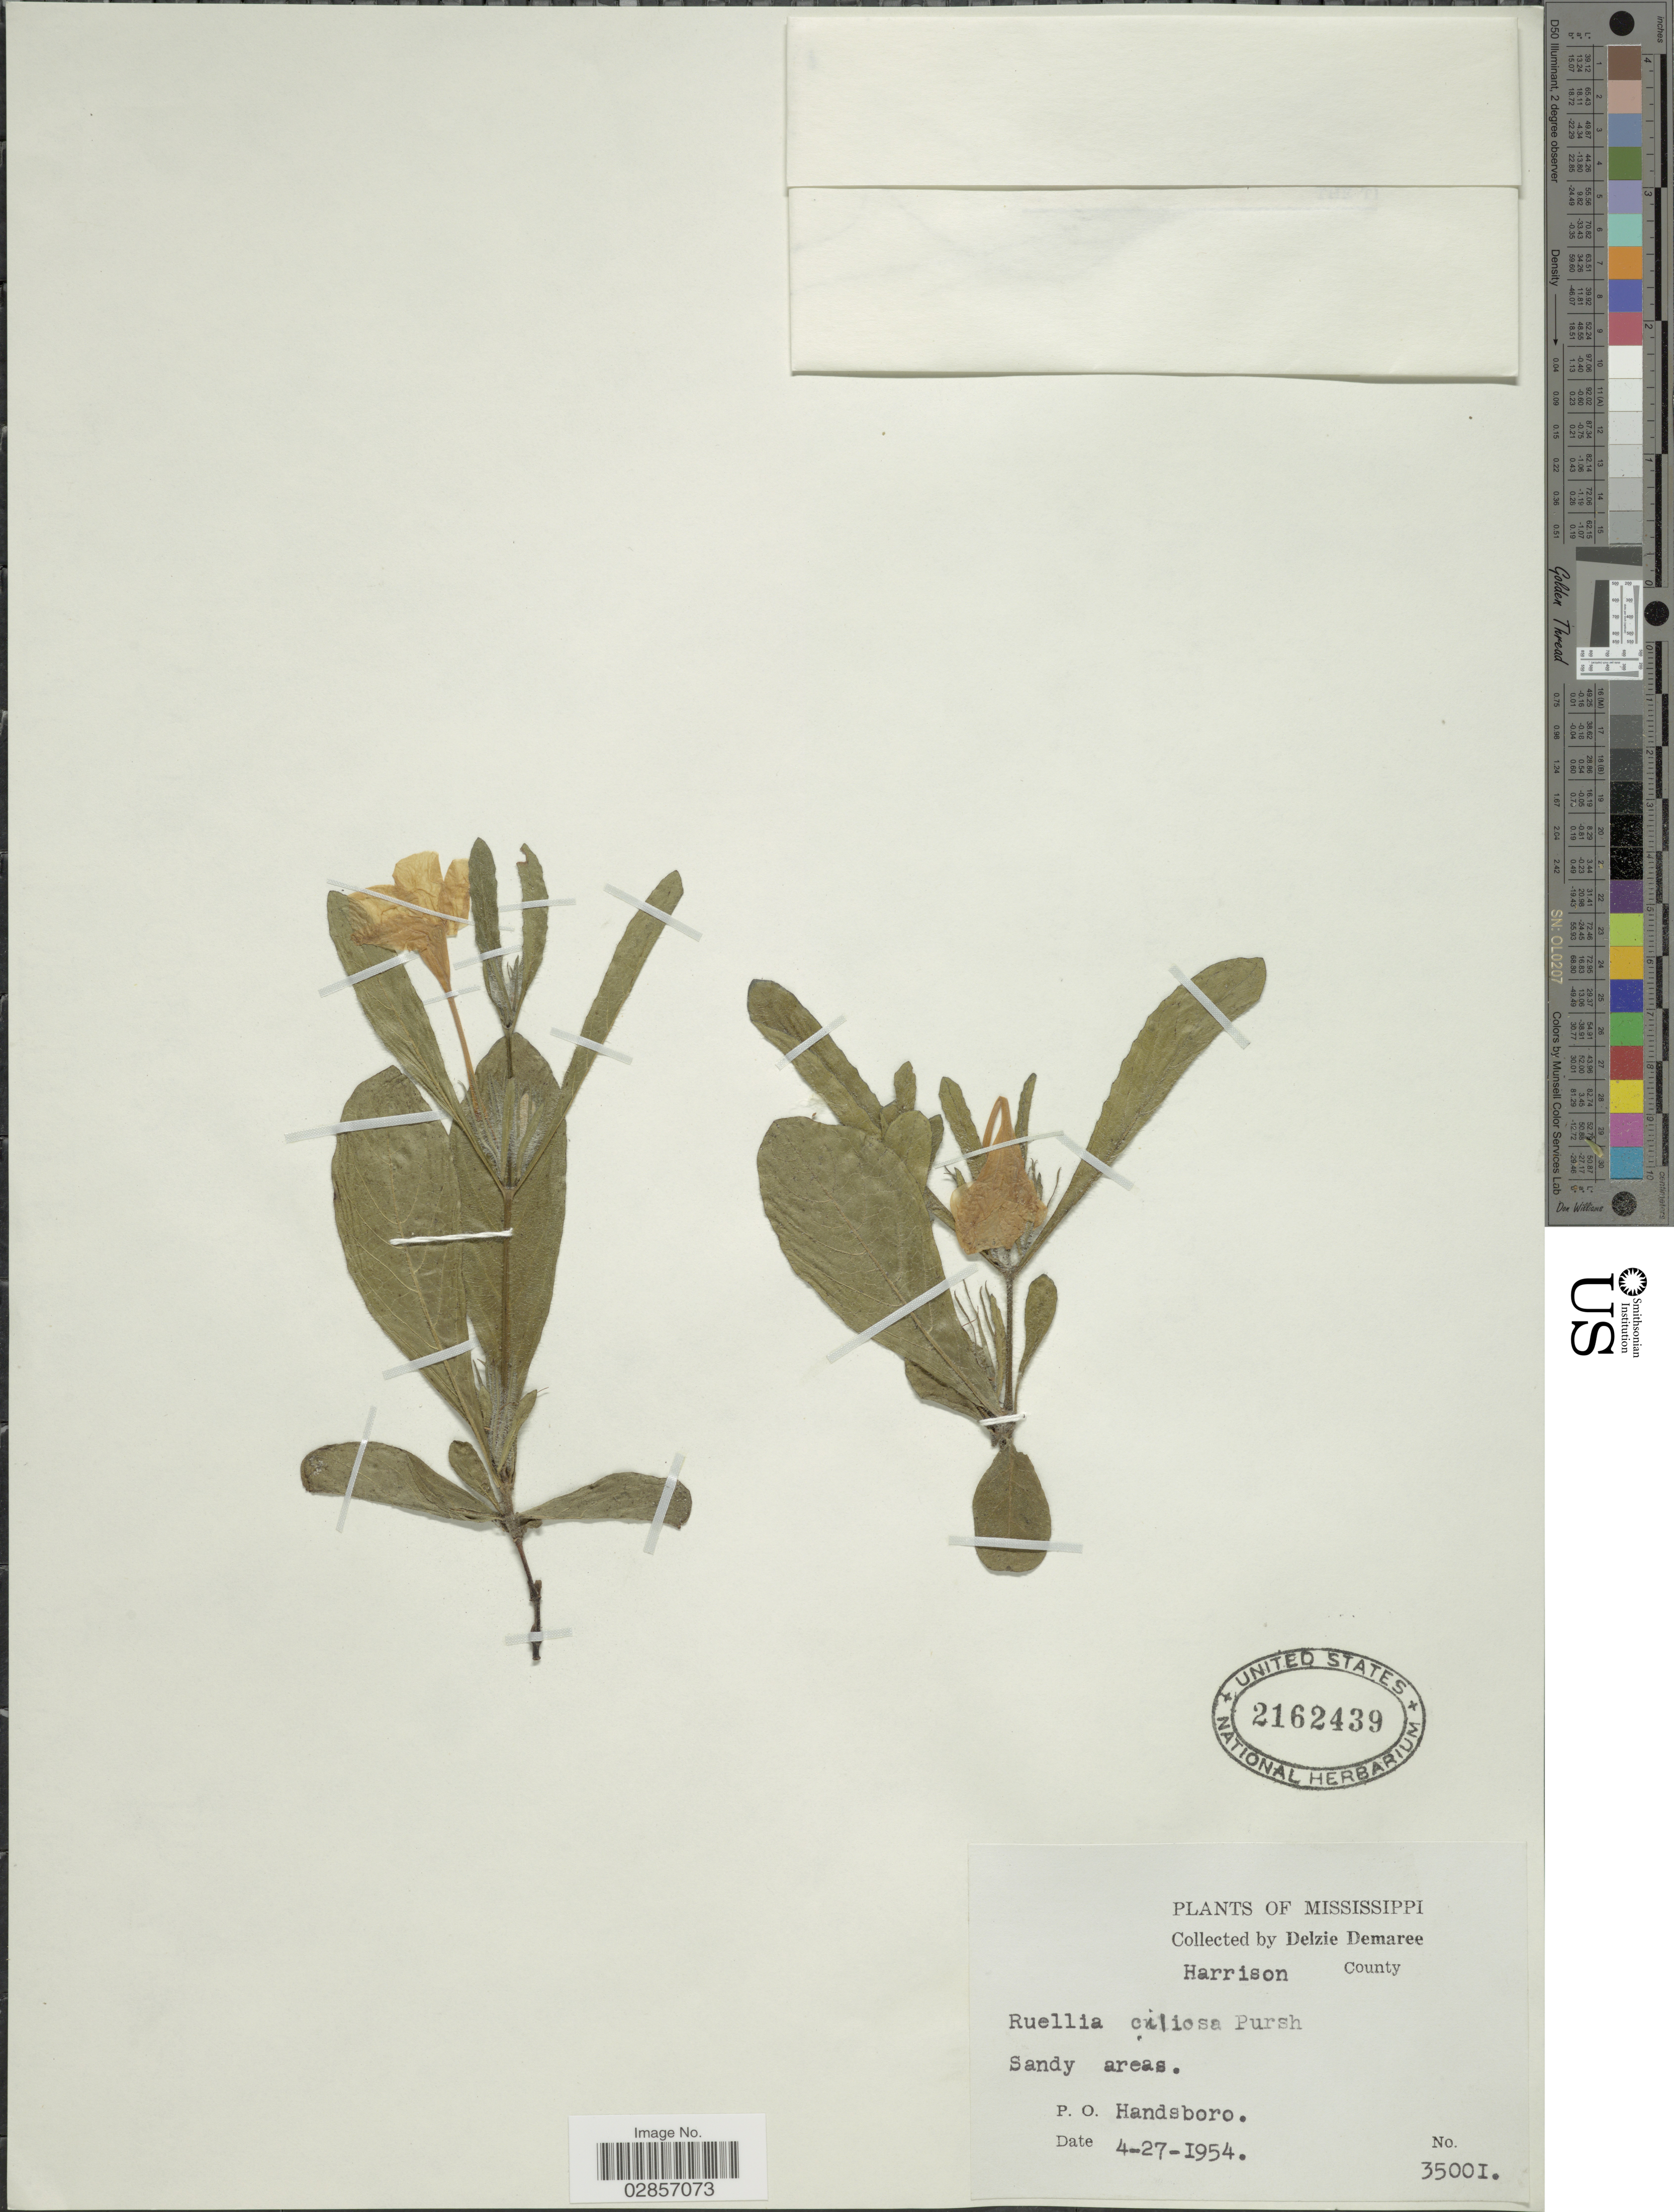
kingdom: Plantae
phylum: Tracheophyta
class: Magnoliopsida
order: Lamiales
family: Acanthaceae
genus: Ruellia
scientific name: Ruellia ciliosa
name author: Pursh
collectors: D. Demaree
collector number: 35001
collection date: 1954-04-27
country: United States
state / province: Mississippi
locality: Harrison County. Sandy areas. P.O. Handsboro.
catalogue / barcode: US 2162439